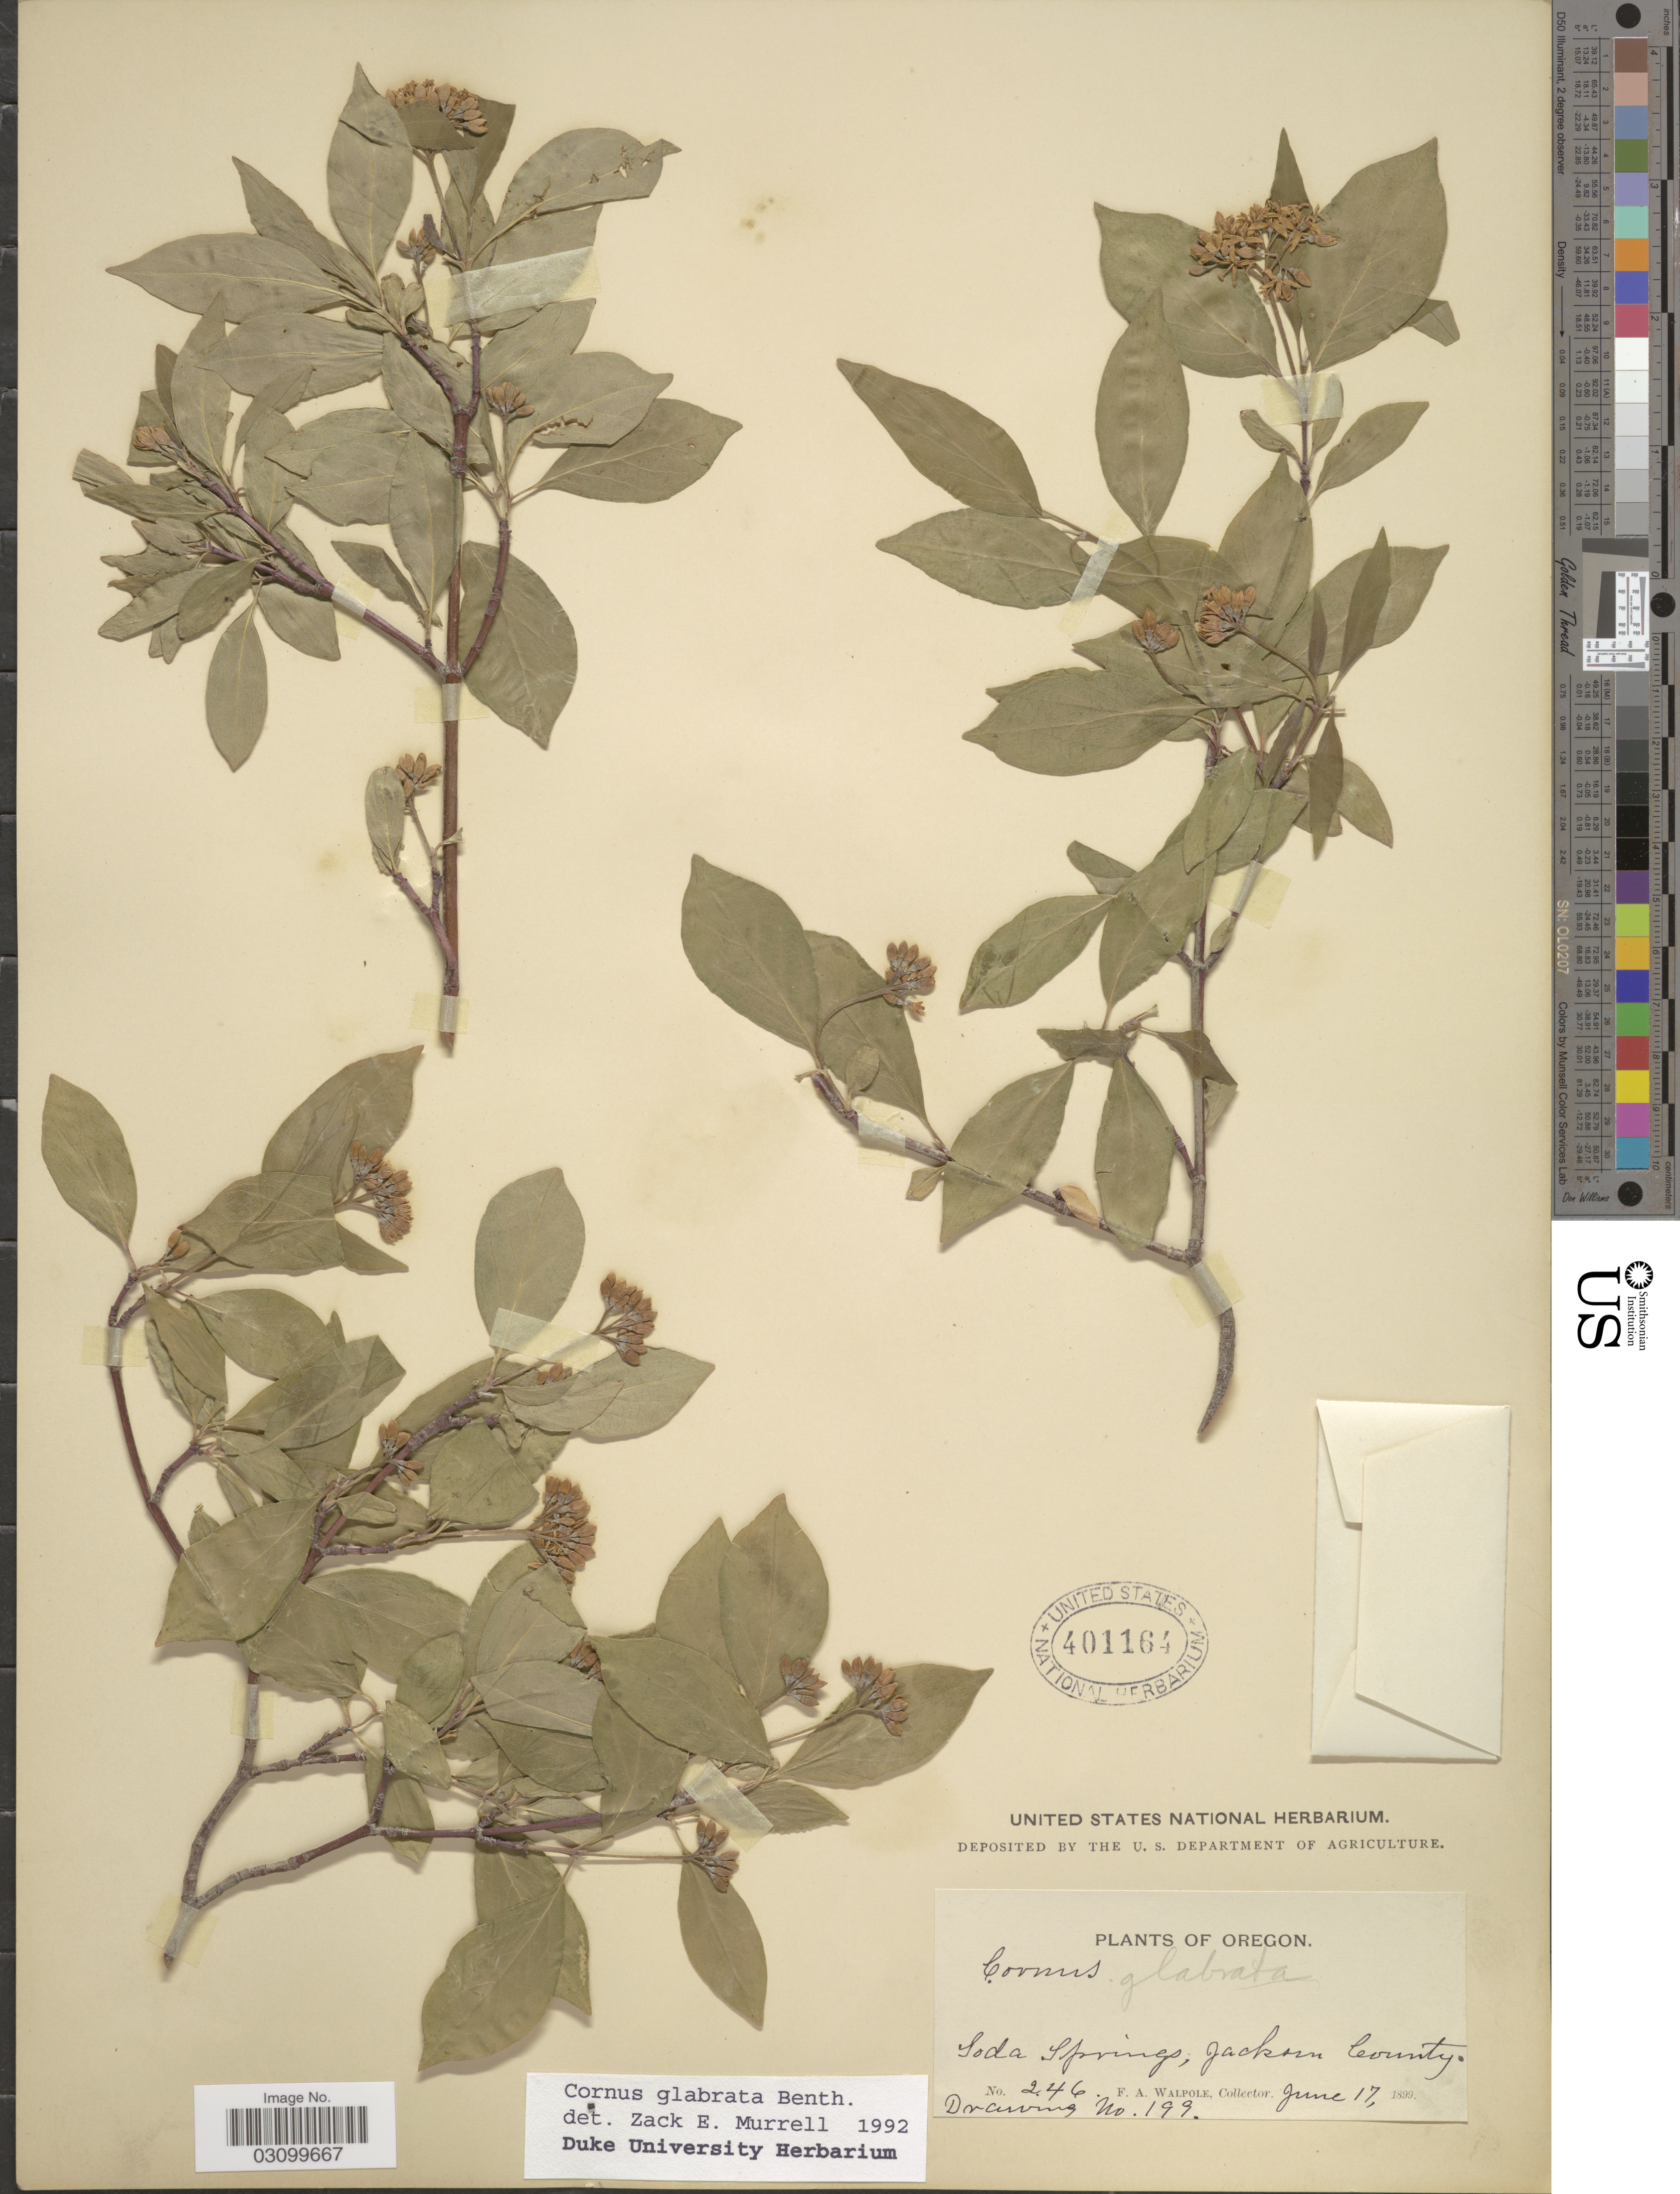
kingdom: Plantae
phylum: Tracheophyta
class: Magnoliopsida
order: Cornales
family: Cornaceae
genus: Cornus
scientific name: Cornus glabrata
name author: Benth.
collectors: F. Walpole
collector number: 246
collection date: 1899-06-17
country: United States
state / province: Oregon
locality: Soda Springs, Jackson County.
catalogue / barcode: US 401164